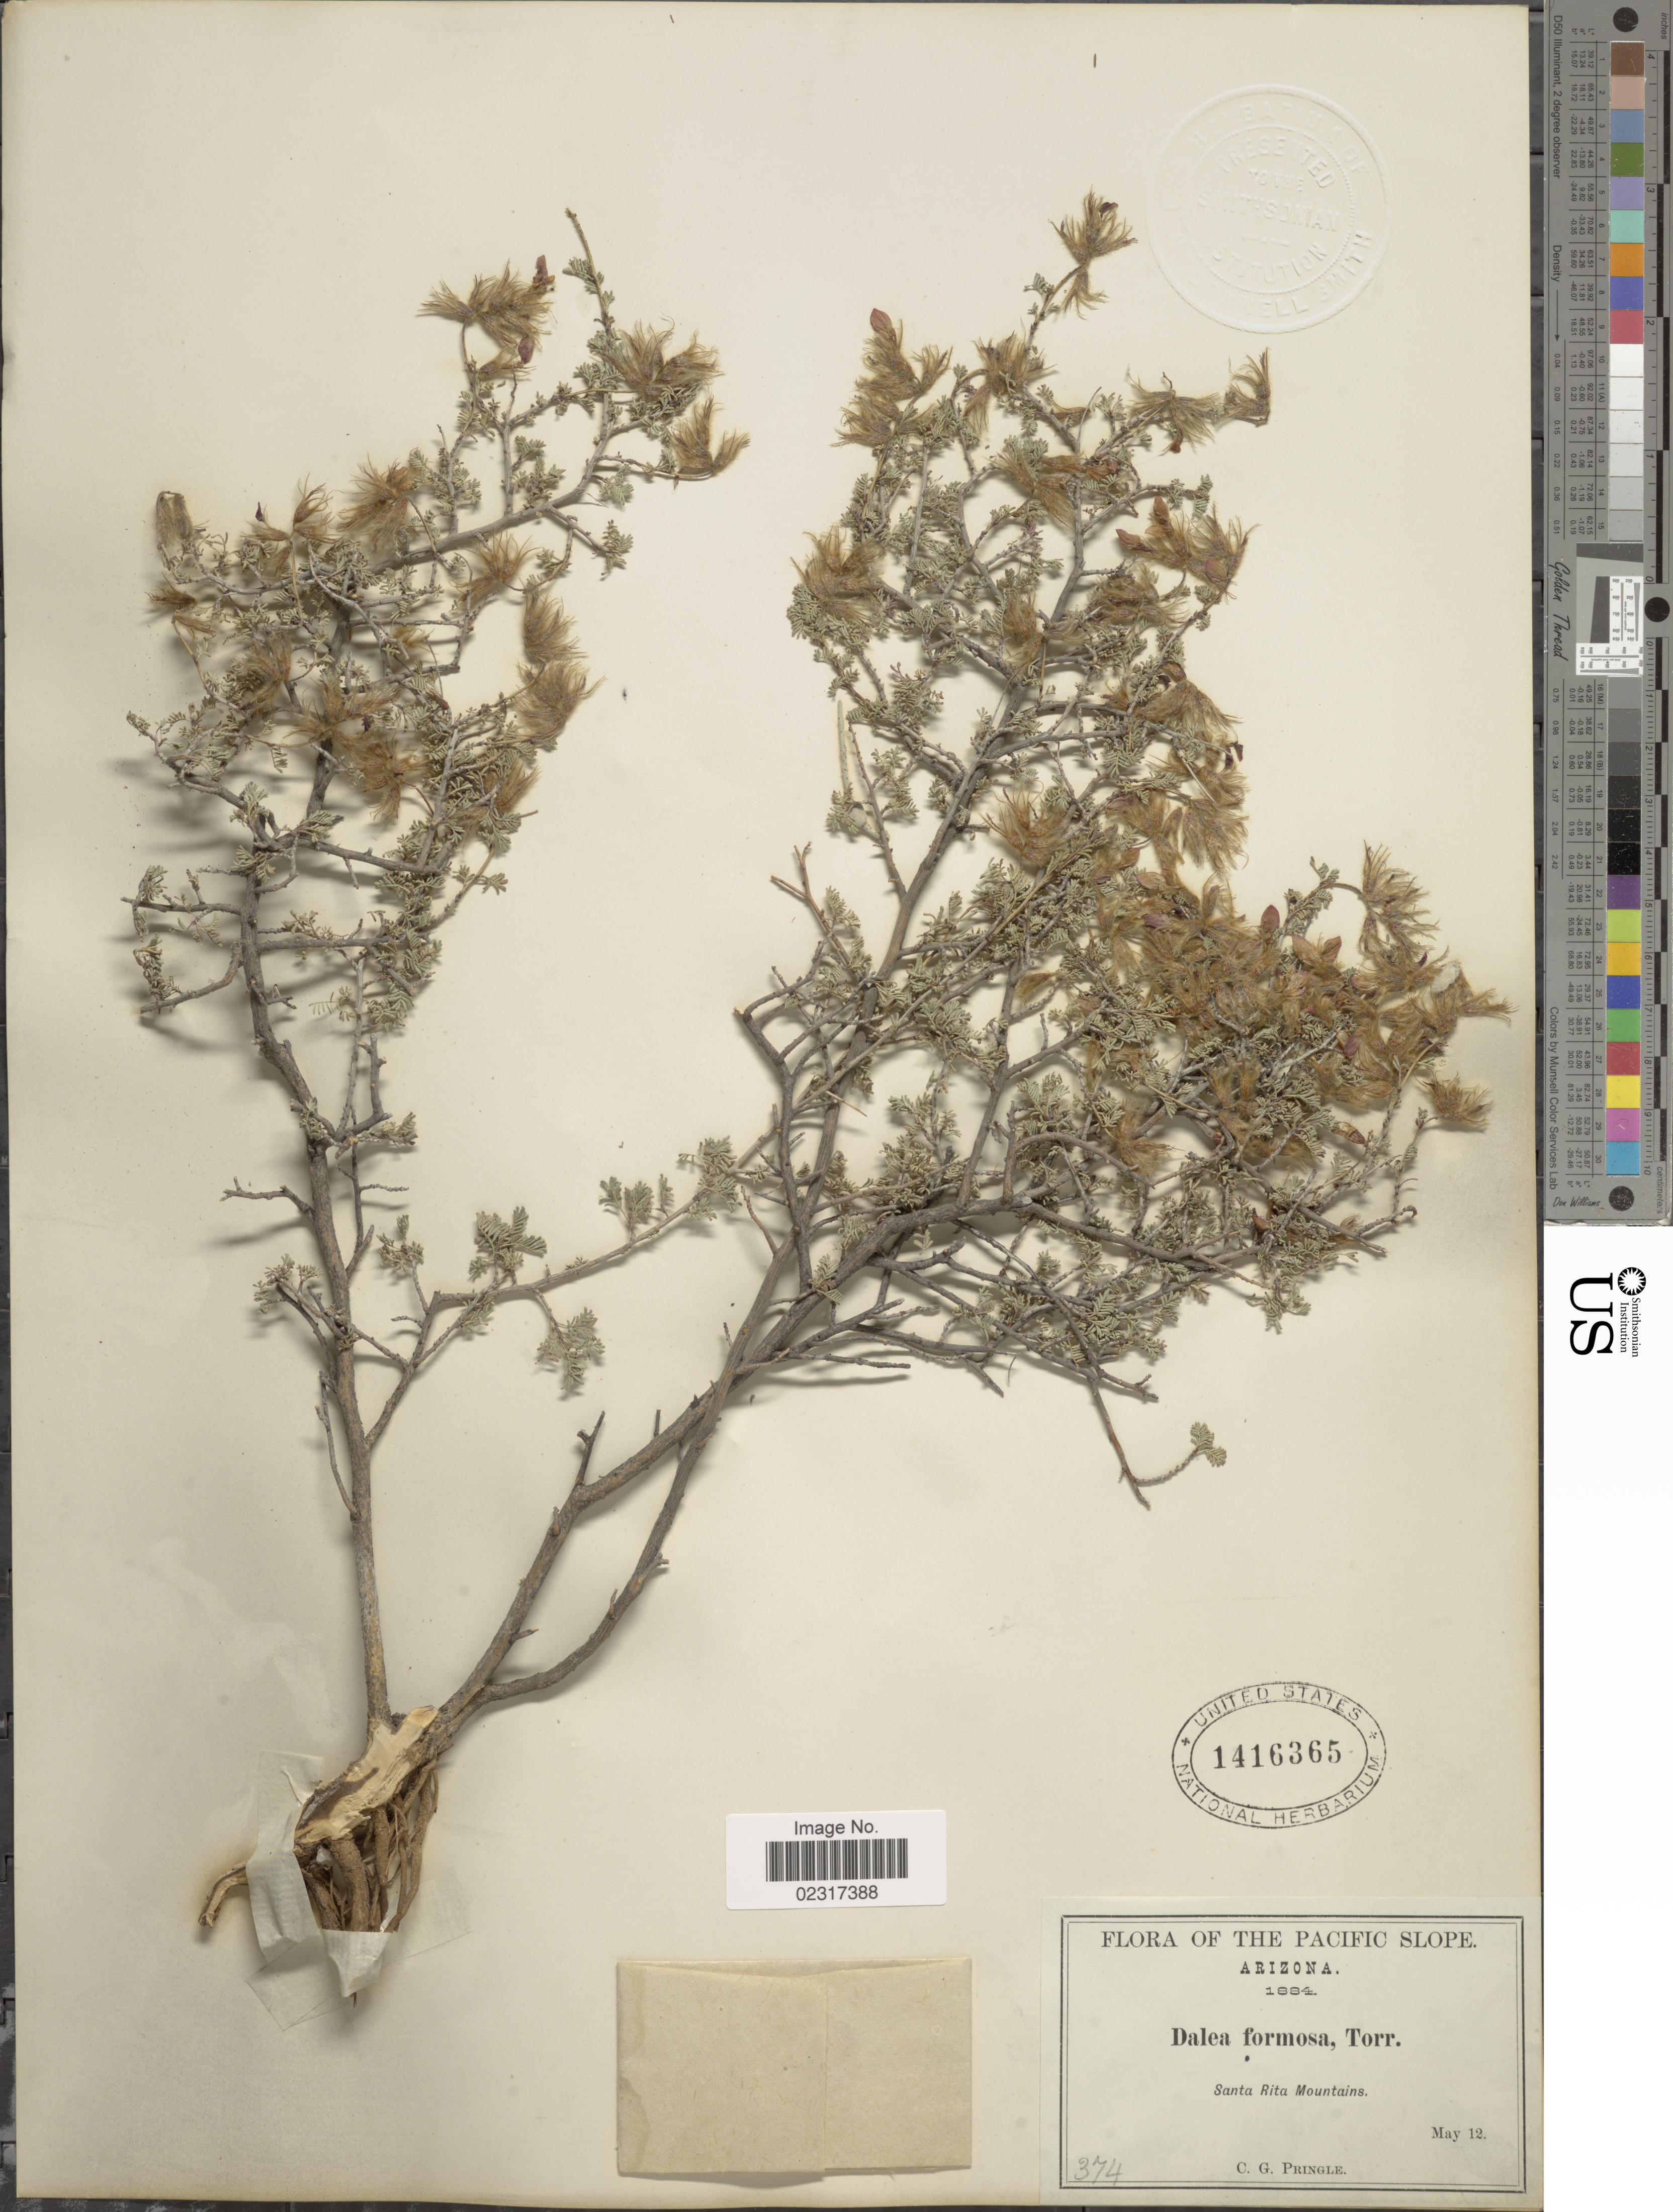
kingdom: Plantae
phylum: Tracheophyta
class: Magnoliopsida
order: Fabales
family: Fabaceae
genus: Dalea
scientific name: Dalea formosa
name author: Torr.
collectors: C. G. Pringle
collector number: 374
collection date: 1884-05-12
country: United States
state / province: Arizona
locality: Pacific slope, Santa Rita Mountains.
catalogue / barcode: US 1416365